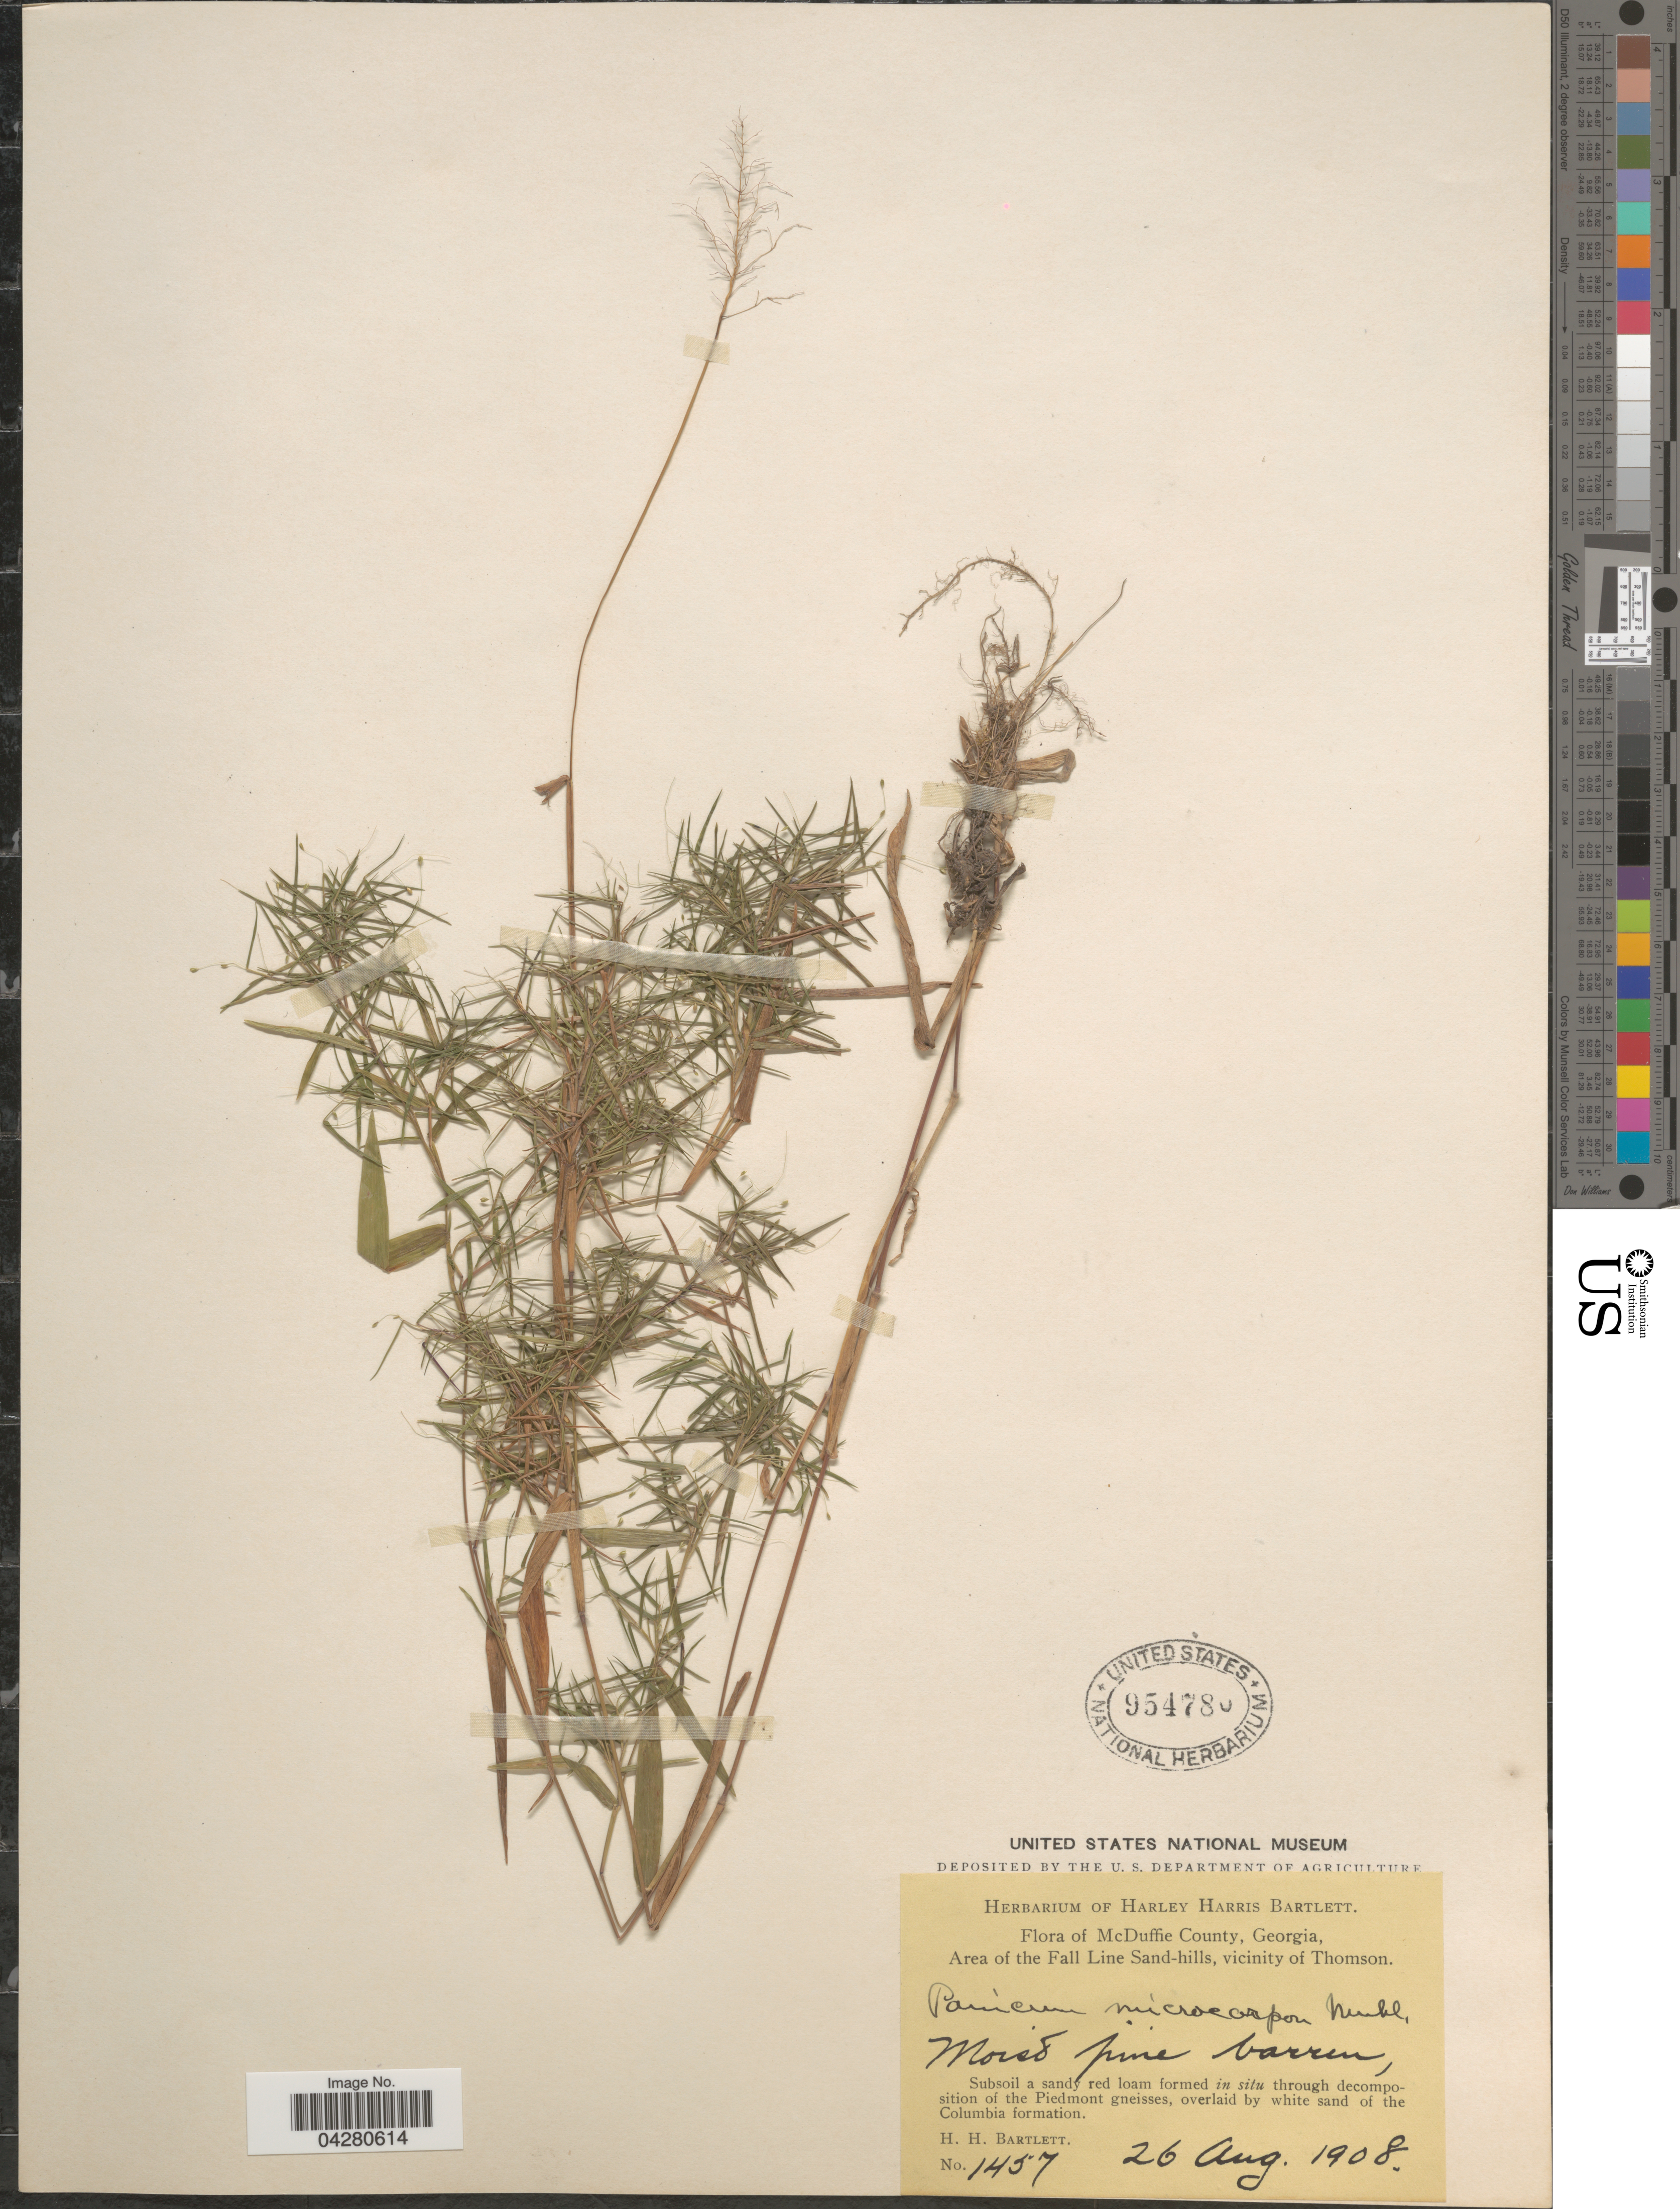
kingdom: Plantae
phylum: Tracheophyta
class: Liliopsida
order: Poales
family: Poaceae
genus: Dichanthelium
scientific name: Dichanthelium dichotomum var. dichotomum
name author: (L.) Gould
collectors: H. H. Bartlett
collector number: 1457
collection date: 1908-08-26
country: United States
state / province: Georgia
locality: McDuffie County. Area of the Fall Line Sand-hills, vicinity of Thomson. Through decomposition of the Piedmont gneisses, overlaid by white sand of the Columbia formation [unsure placement].